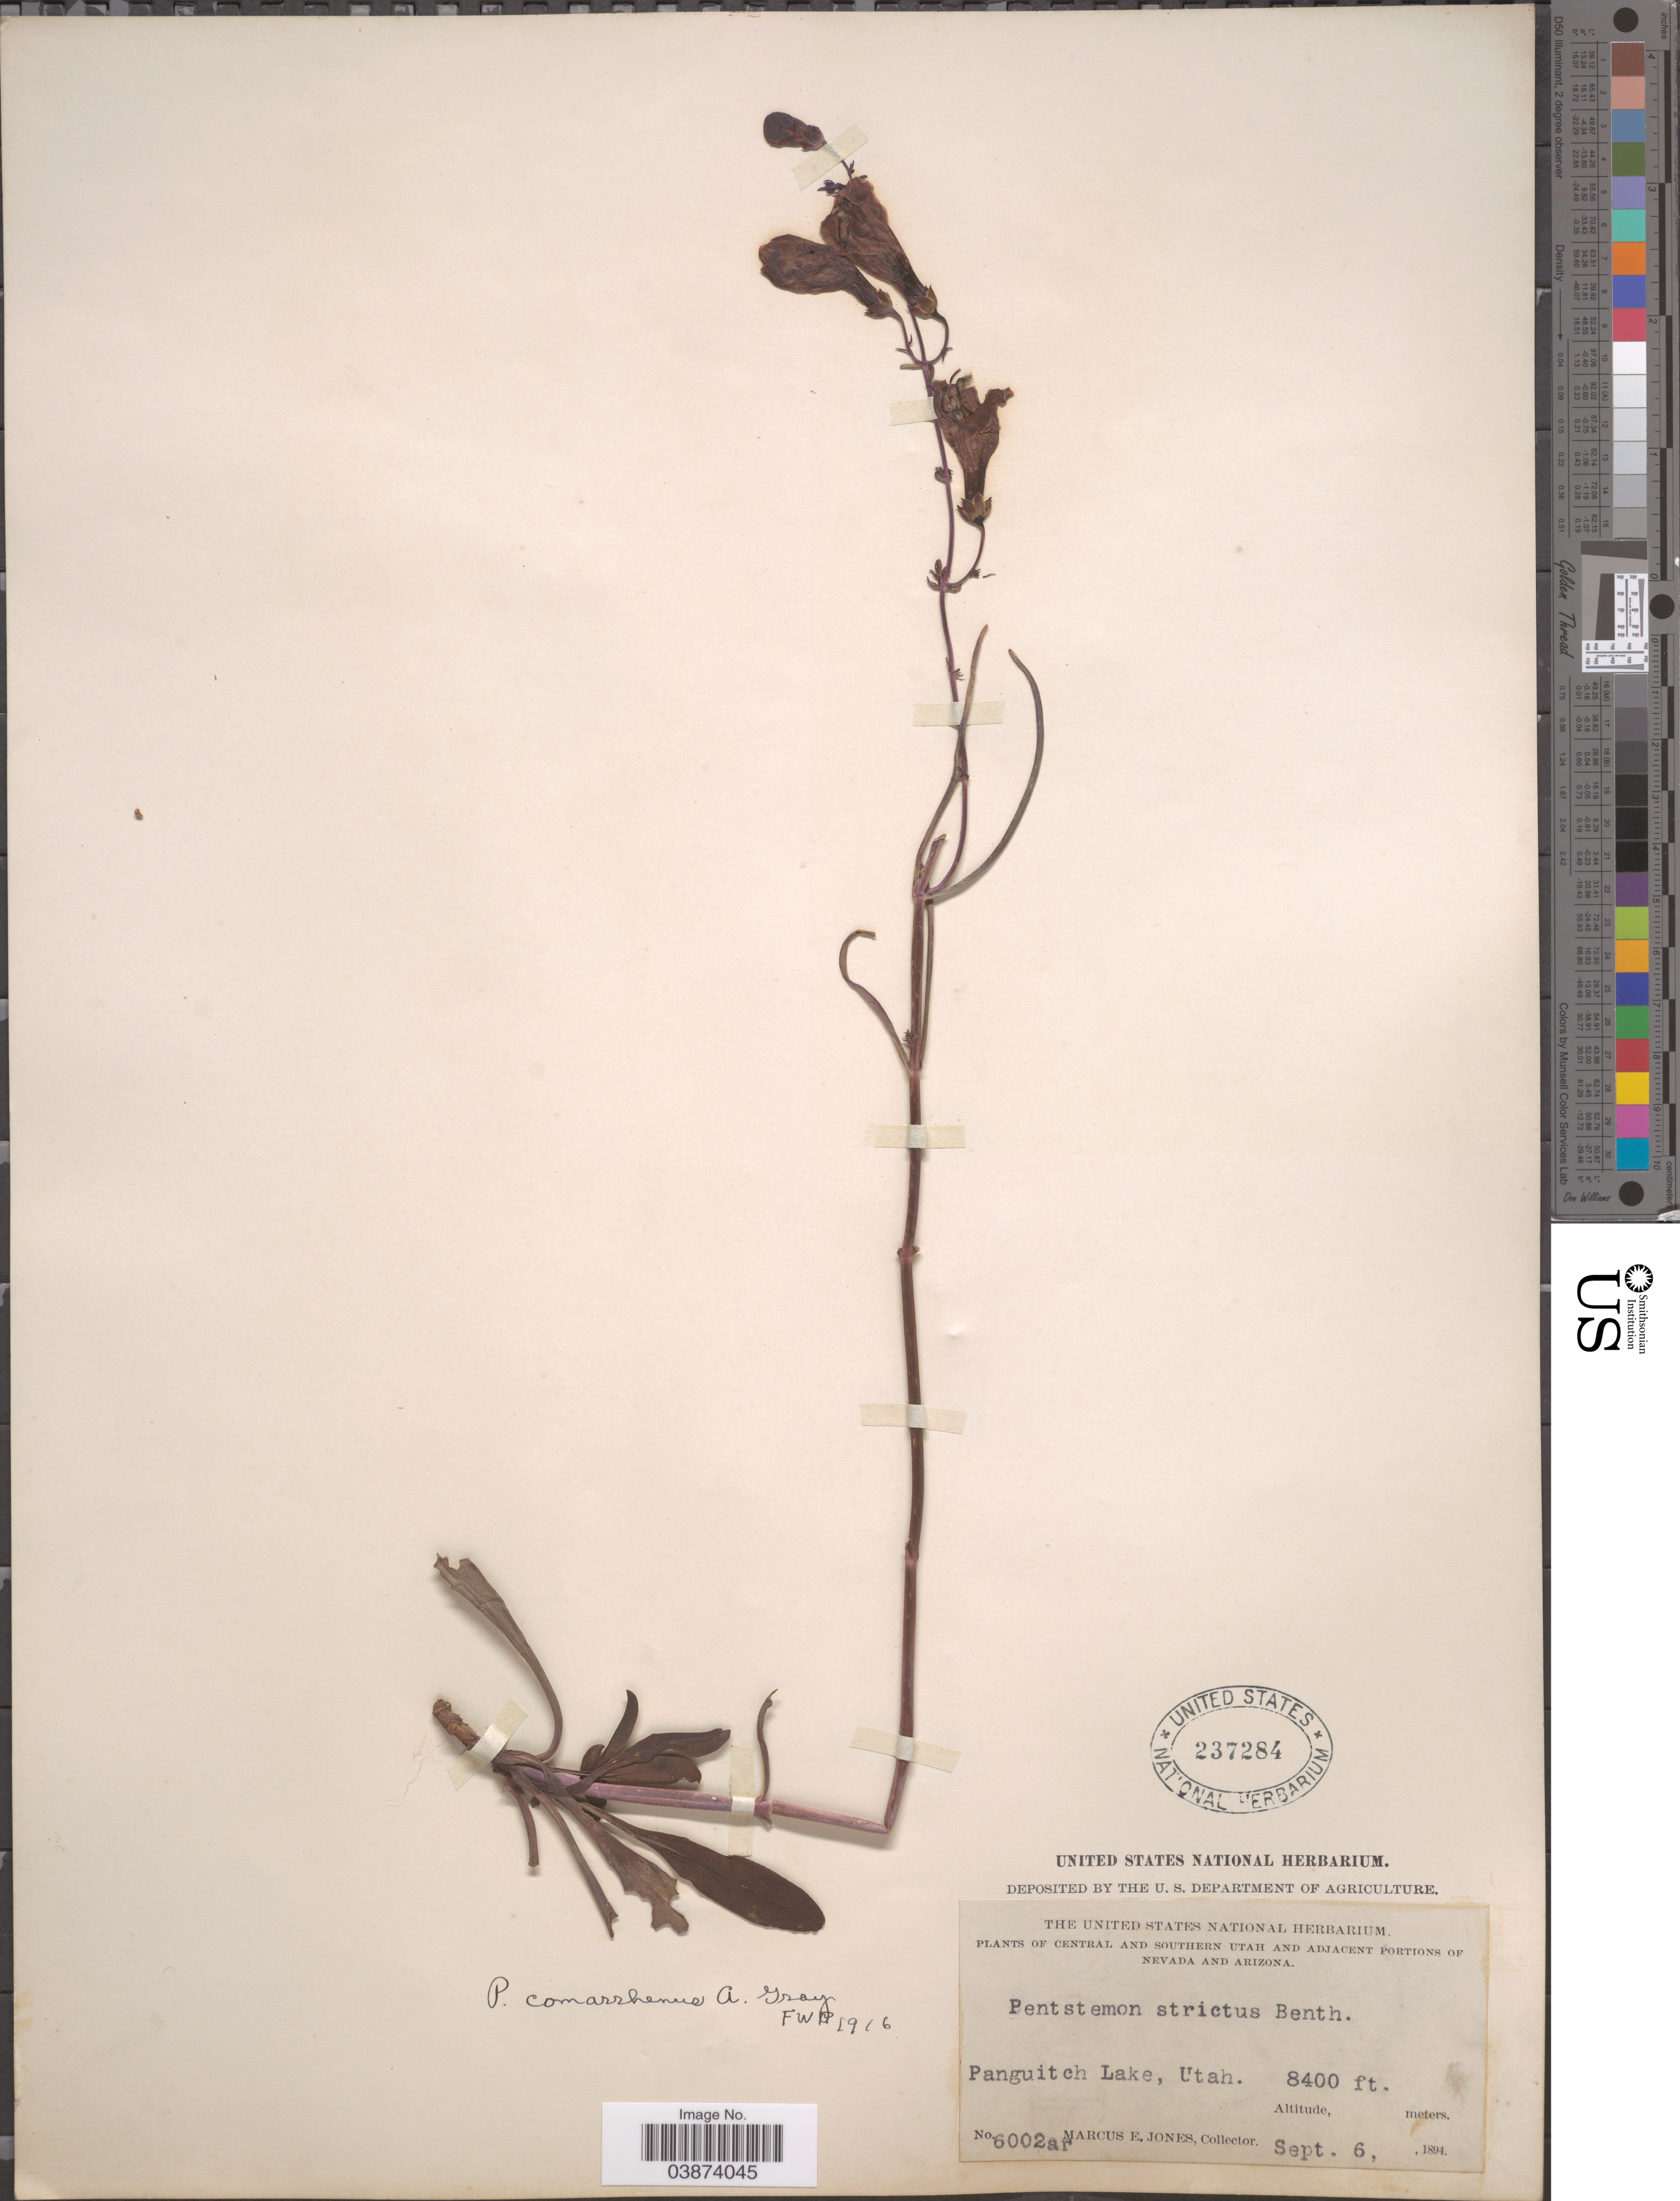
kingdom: Plantae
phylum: Tracheophyta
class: Magnoliopsida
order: Lamiales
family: Plantaginaceae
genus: Penstemon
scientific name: Penstemon comarrhenus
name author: A. Gray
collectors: M. E. Jones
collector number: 6002ar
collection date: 1894-09-06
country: United States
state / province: Utah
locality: Central and Southern Utah. Panguitch Lake.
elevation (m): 2560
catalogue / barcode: US 237284